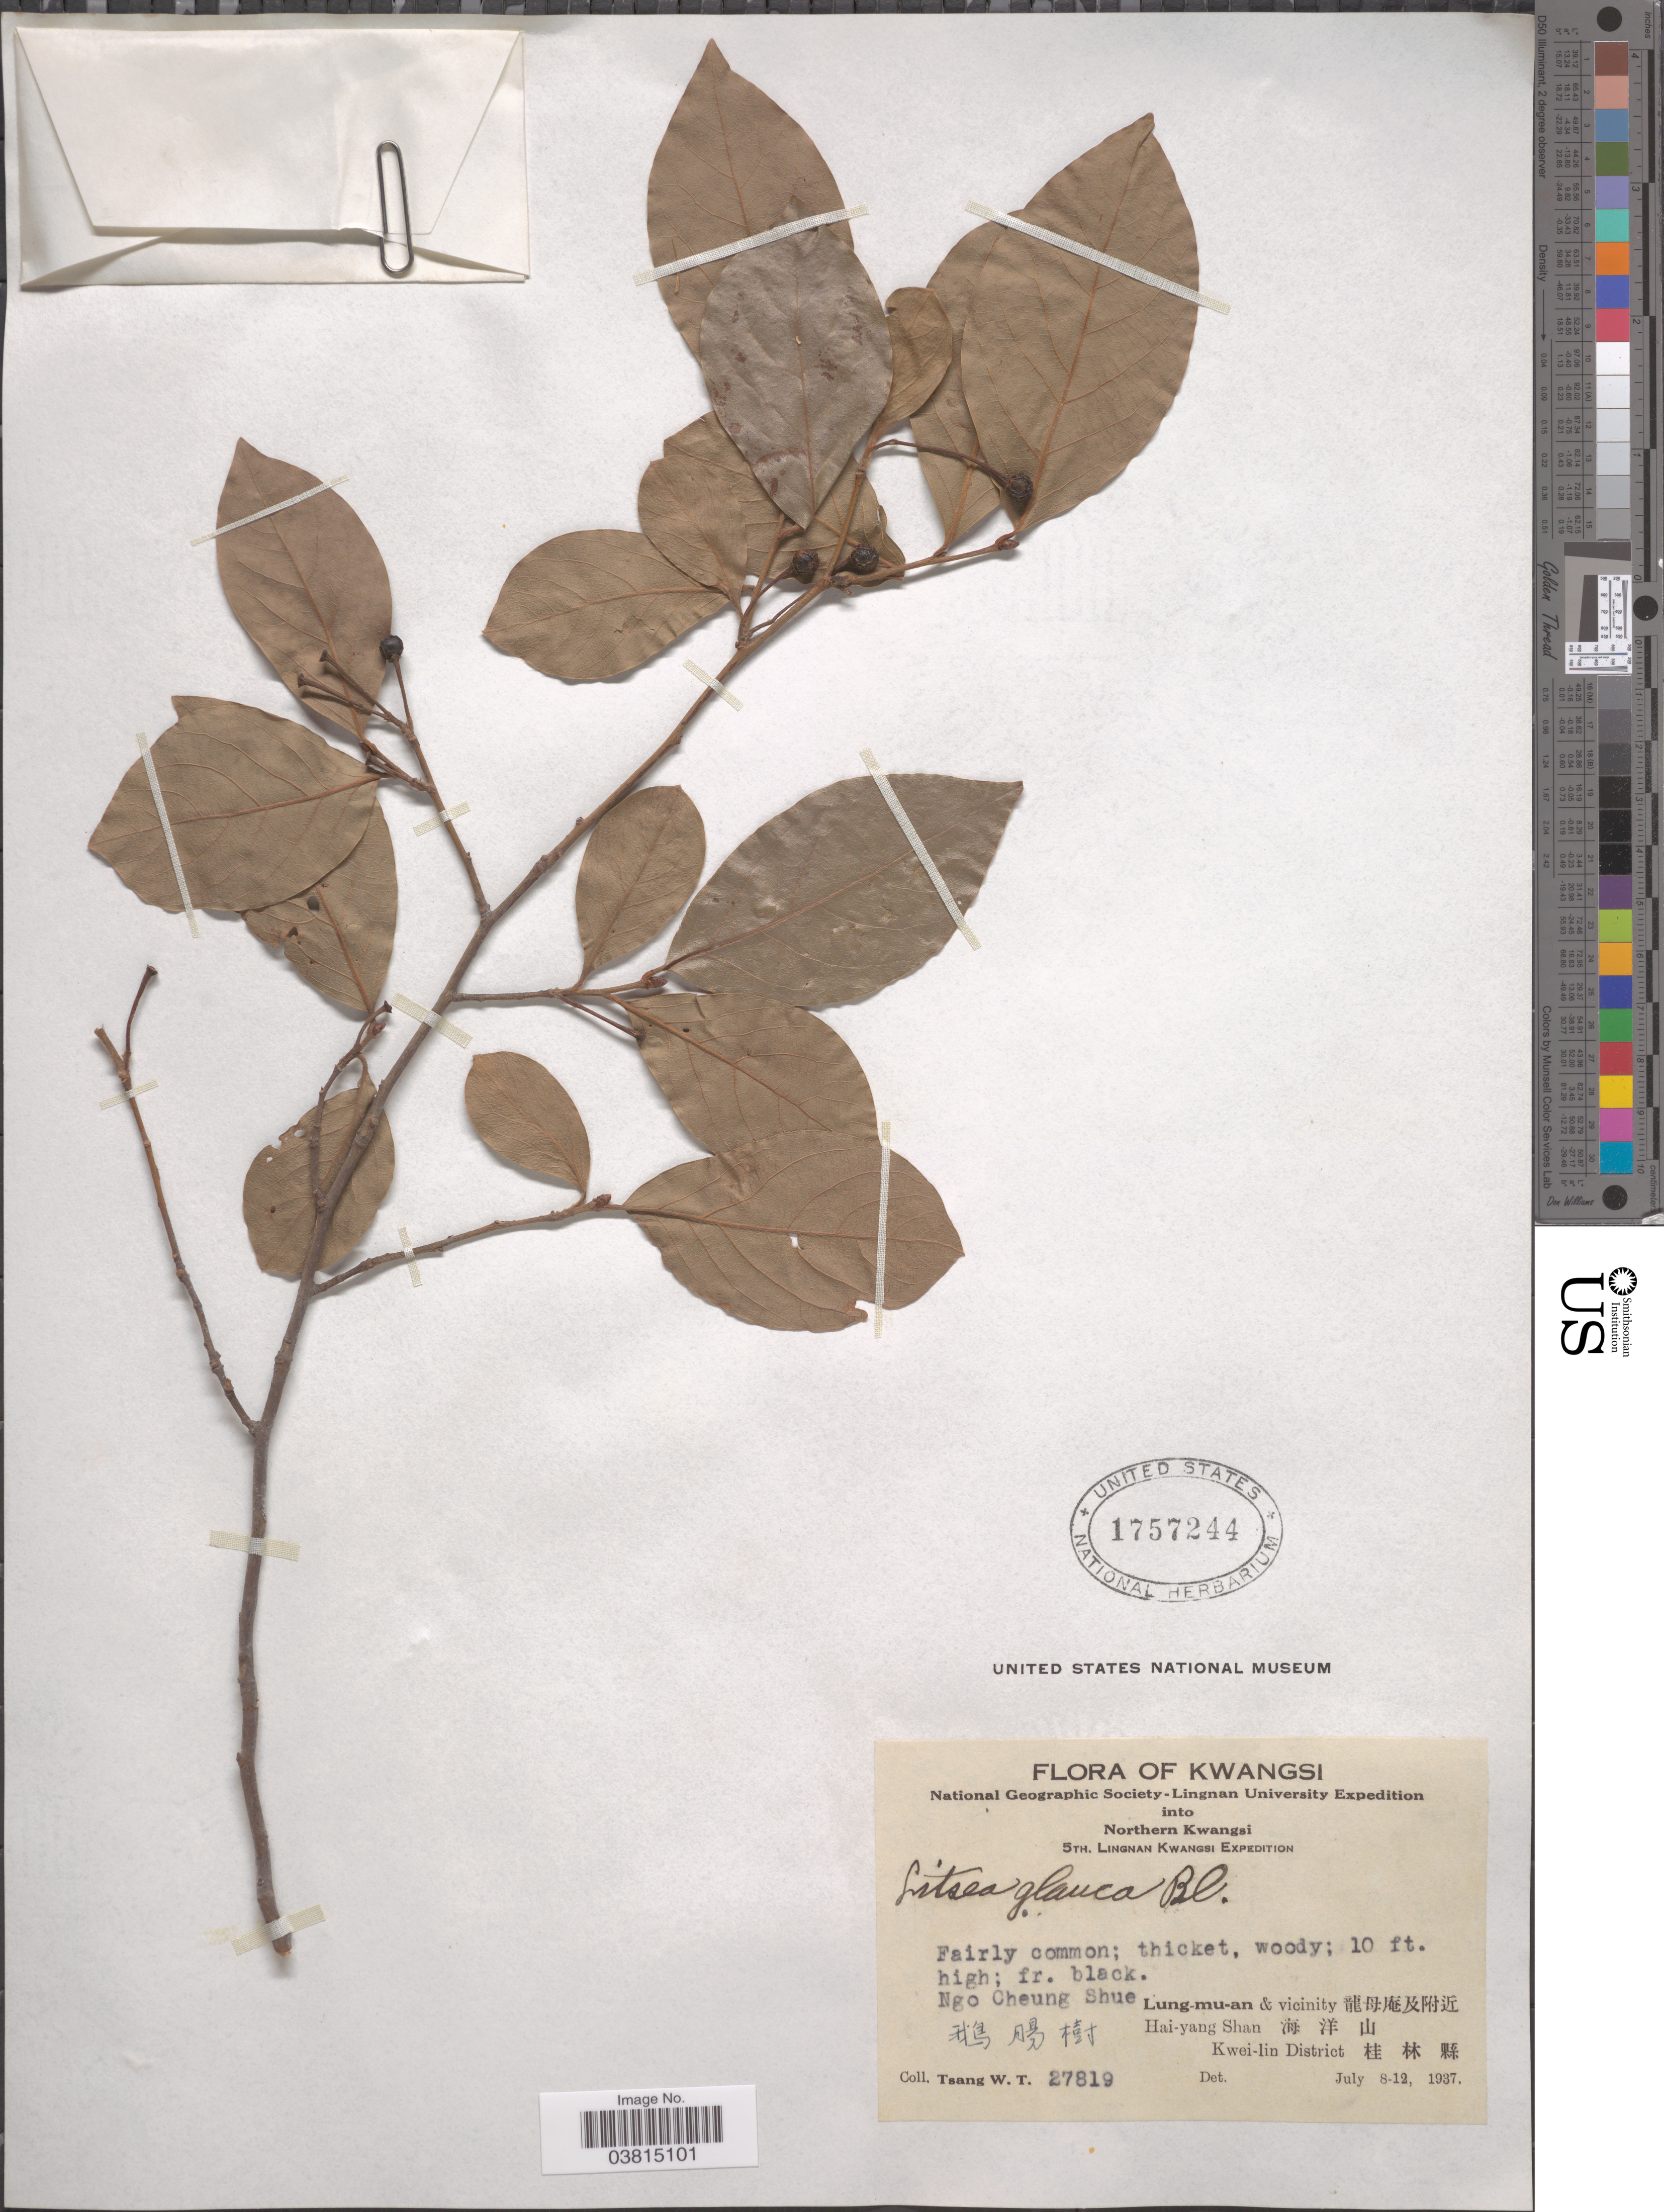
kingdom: Plantae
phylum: Tracheophyta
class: Magnoliopsida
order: Laurales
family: Lauraceae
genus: Lindera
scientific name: Lindera glauca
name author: (Siebold & Zucc.) Blume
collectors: W. T. Tsang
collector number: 27819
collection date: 1937-07-08/1937-07-12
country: China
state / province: Guangxi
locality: Kwangsi. Northern Kwangsi. Ngo Cheung Shue. X. Lung-mu-an & vicinity. X. Hai-yang Shan. X. Kwei-lin District. X.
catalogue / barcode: US 1757244